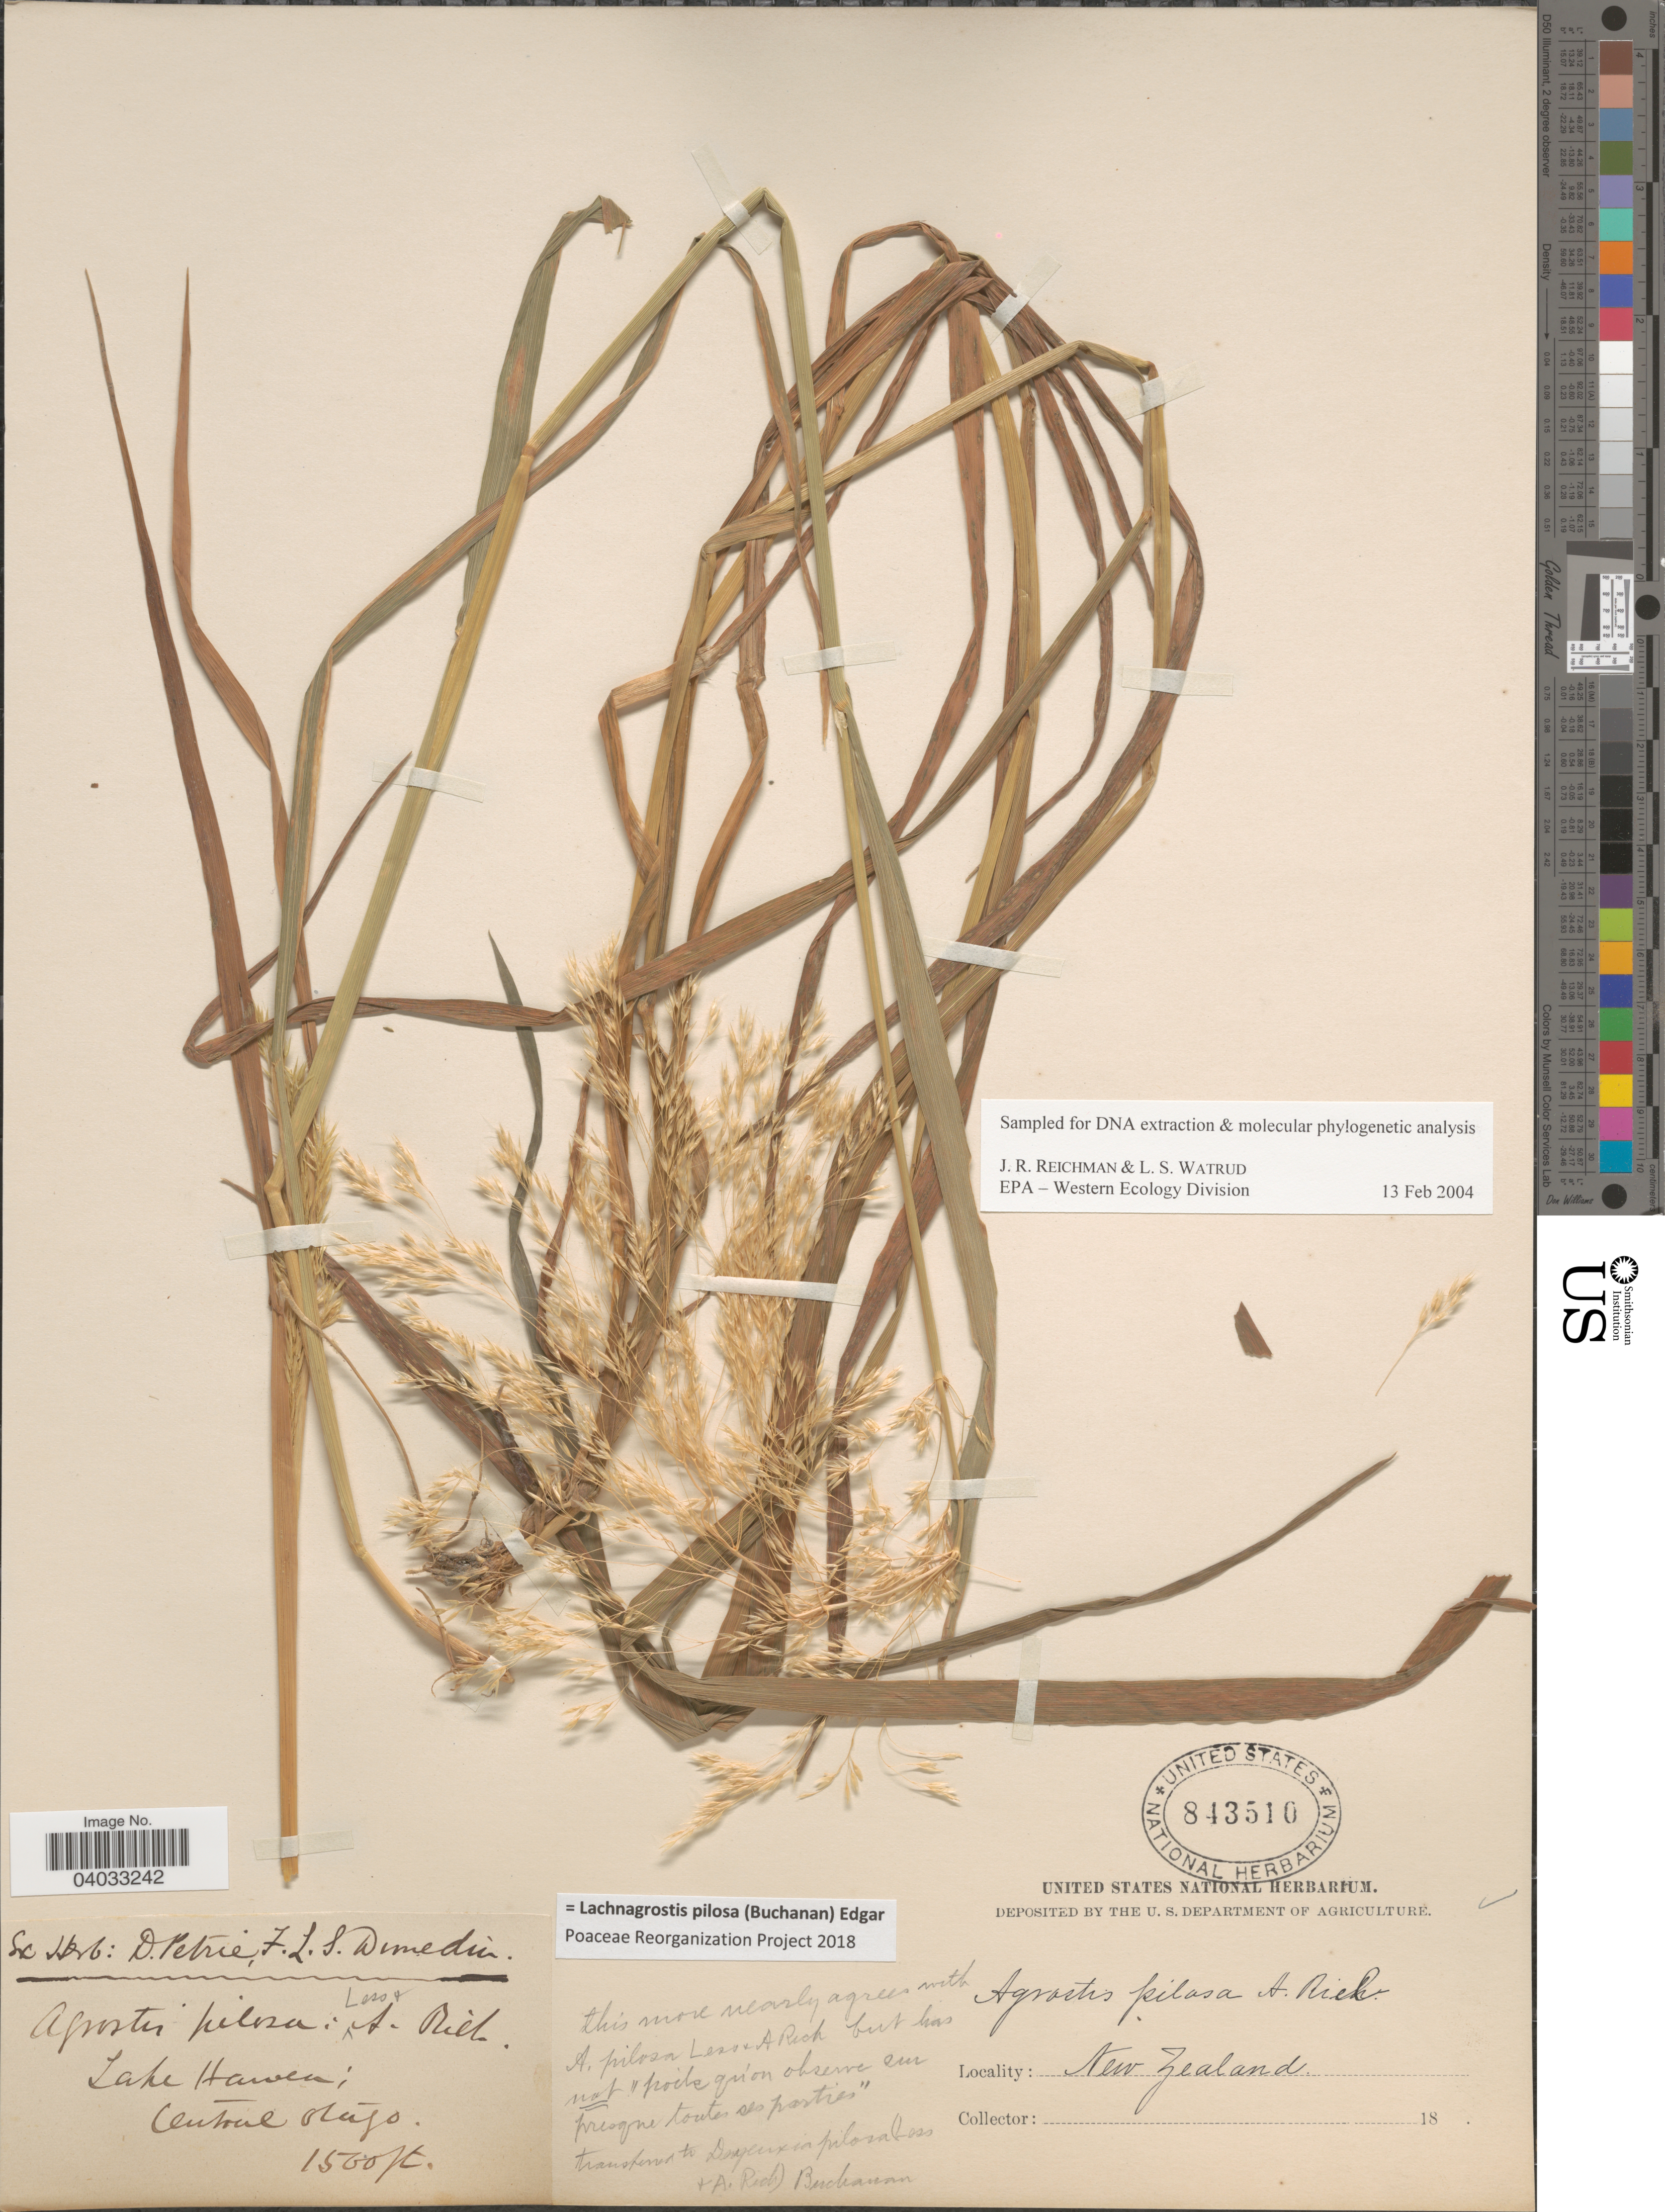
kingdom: Plantae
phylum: Tracheophyta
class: Liliopsida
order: Poales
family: Poaceae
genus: Lachnagrostis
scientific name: Lachnagrostis pilosa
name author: (Buchanan) Edgar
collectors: Ex Herb. D. Petrie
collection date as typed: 18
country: New Zealand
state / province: Otago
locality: Lake Haven: Central Otago.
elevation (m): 457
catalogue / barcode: US 843510